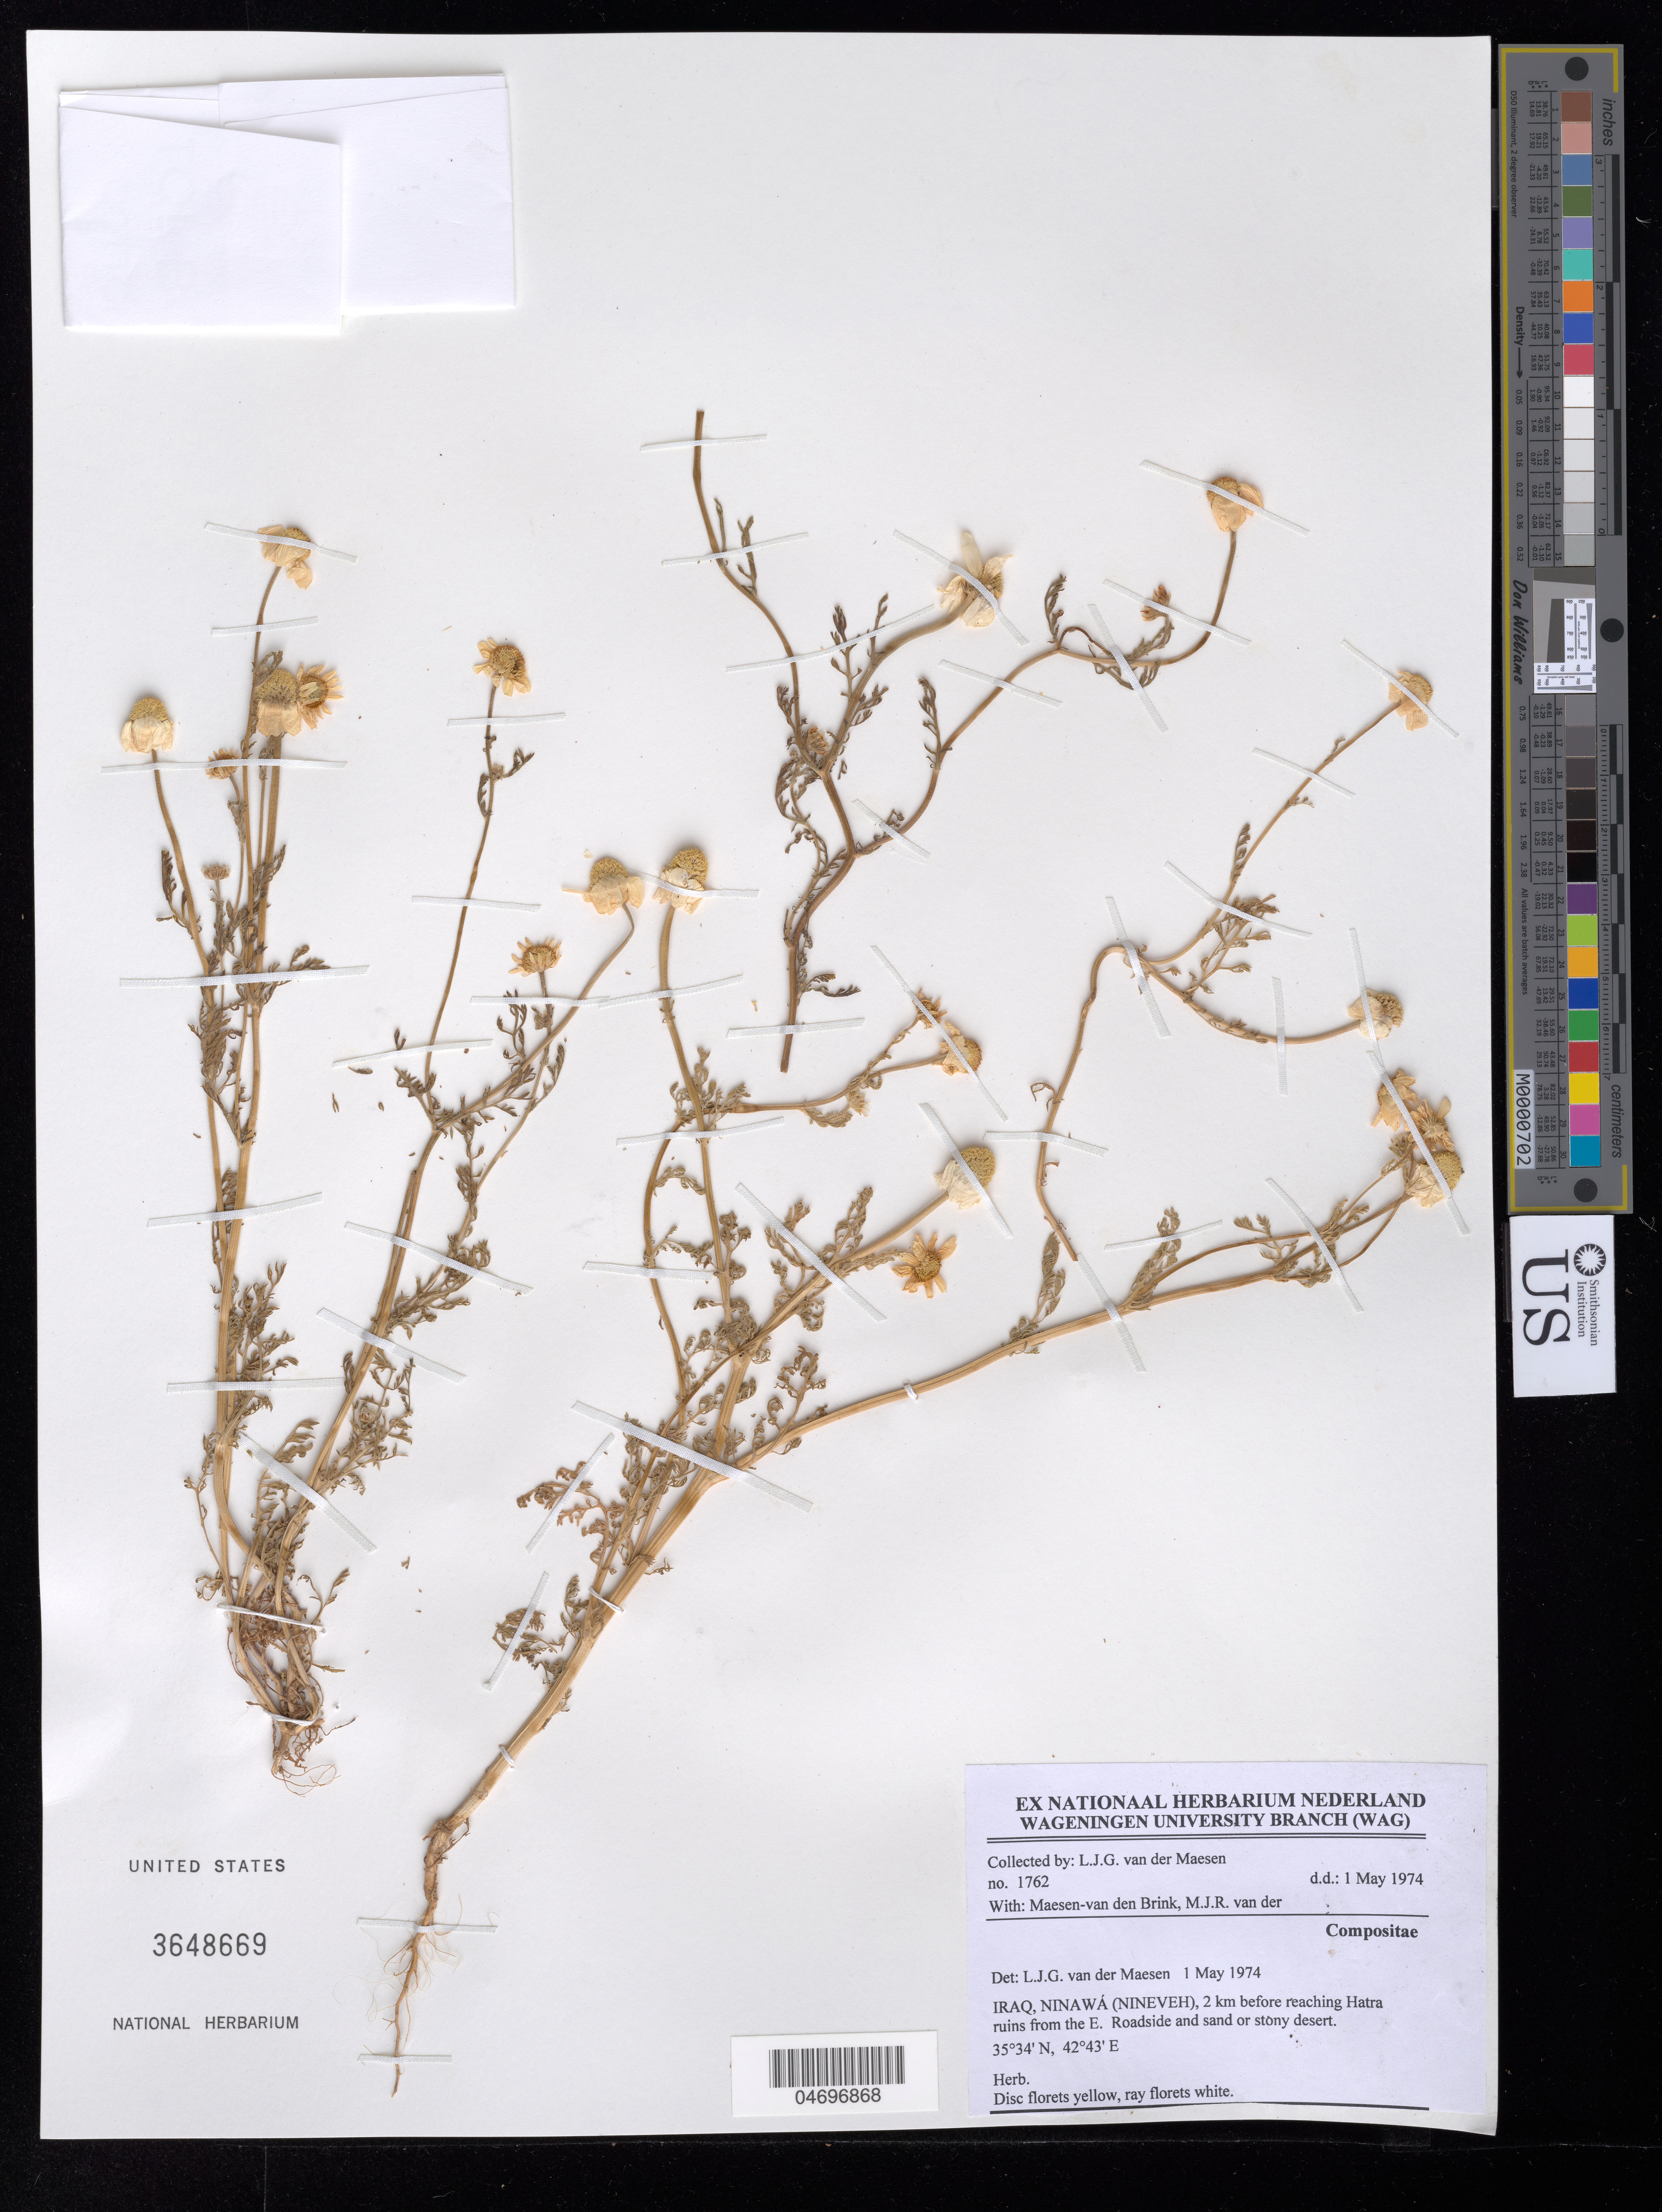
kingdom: Plantae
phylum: Tracheophyta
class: Magnoliopsida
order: Asterales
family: Asteraceae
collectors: L. van der Maesen & M. Maesen-van den Brink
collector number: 1762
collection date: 1974-05-01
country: Iraq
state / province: Naneveh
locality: Ninawa, 2 km before reaching Hatra ruins from the E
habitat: Roadside and sand or stony desert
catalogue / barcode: US 3648669